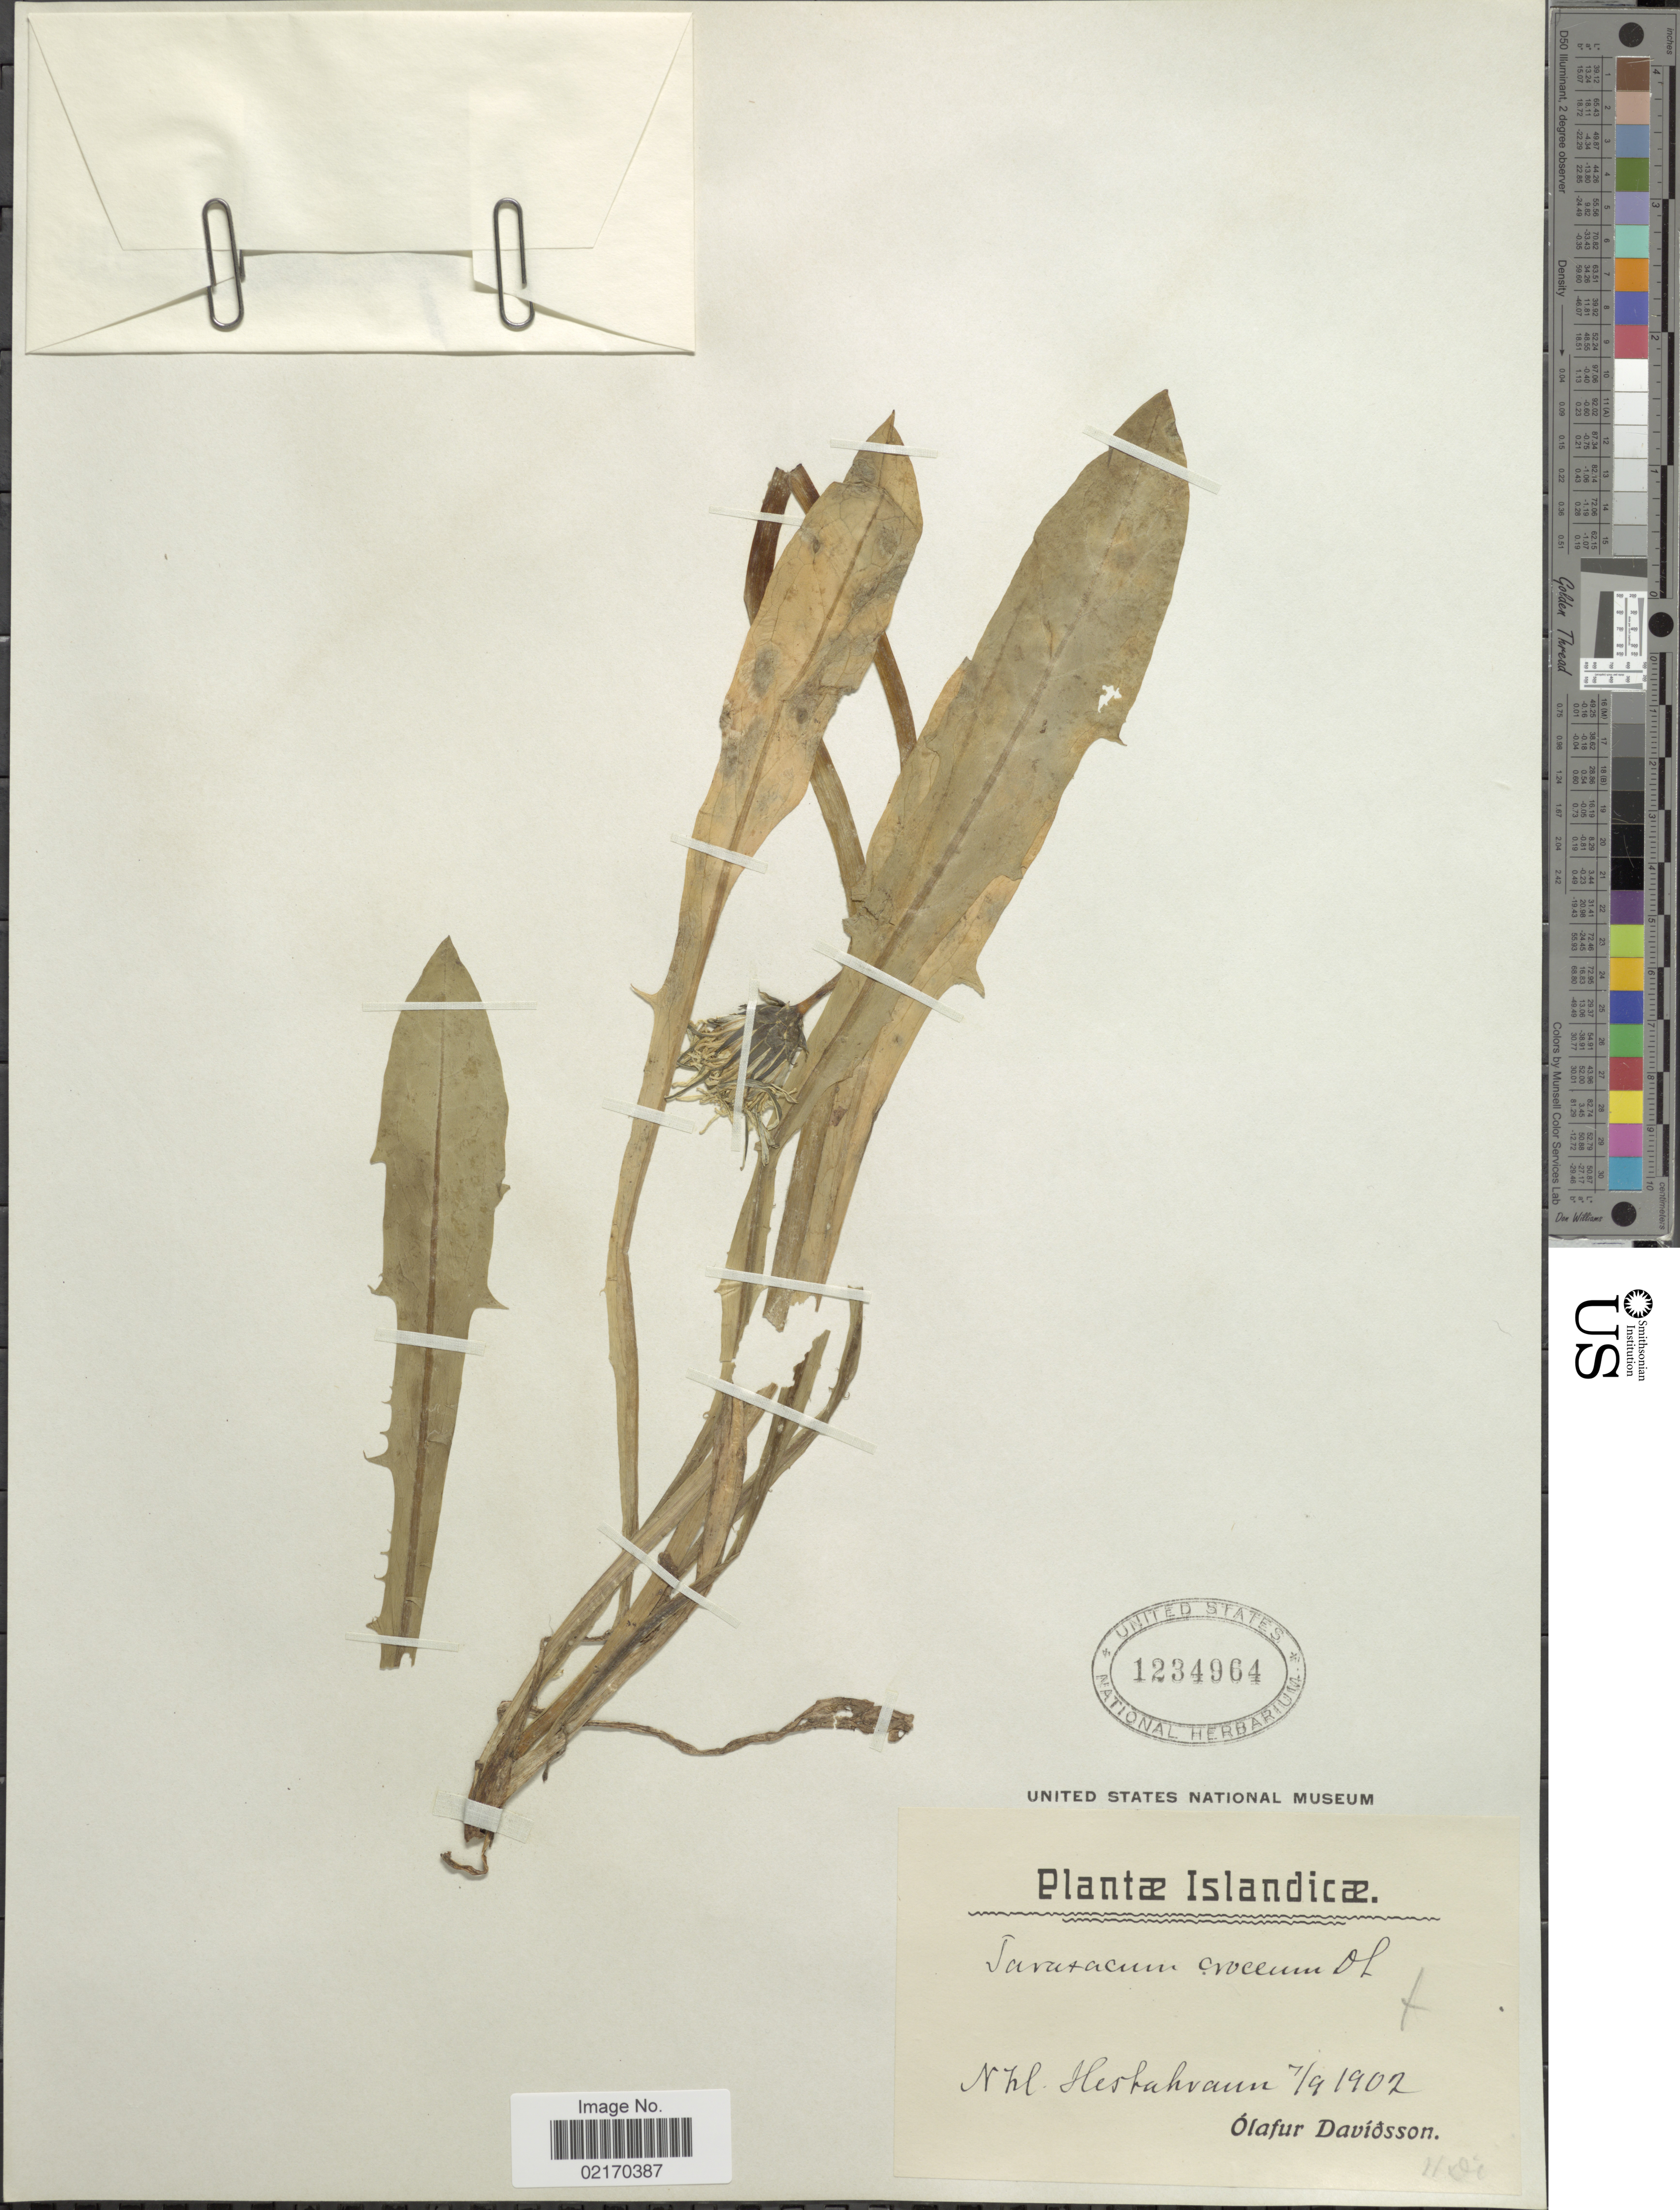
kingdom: Plantae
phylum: Tracheophyta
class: Magnoliopsida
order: Asterales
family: Asteraceae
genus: Taraxacum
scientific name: Taraxacum croceum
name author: Dahlst.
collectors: O. Davidsson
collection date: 1902-09-07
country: Iceland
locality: Hestahraun.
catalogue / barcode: US 1234964